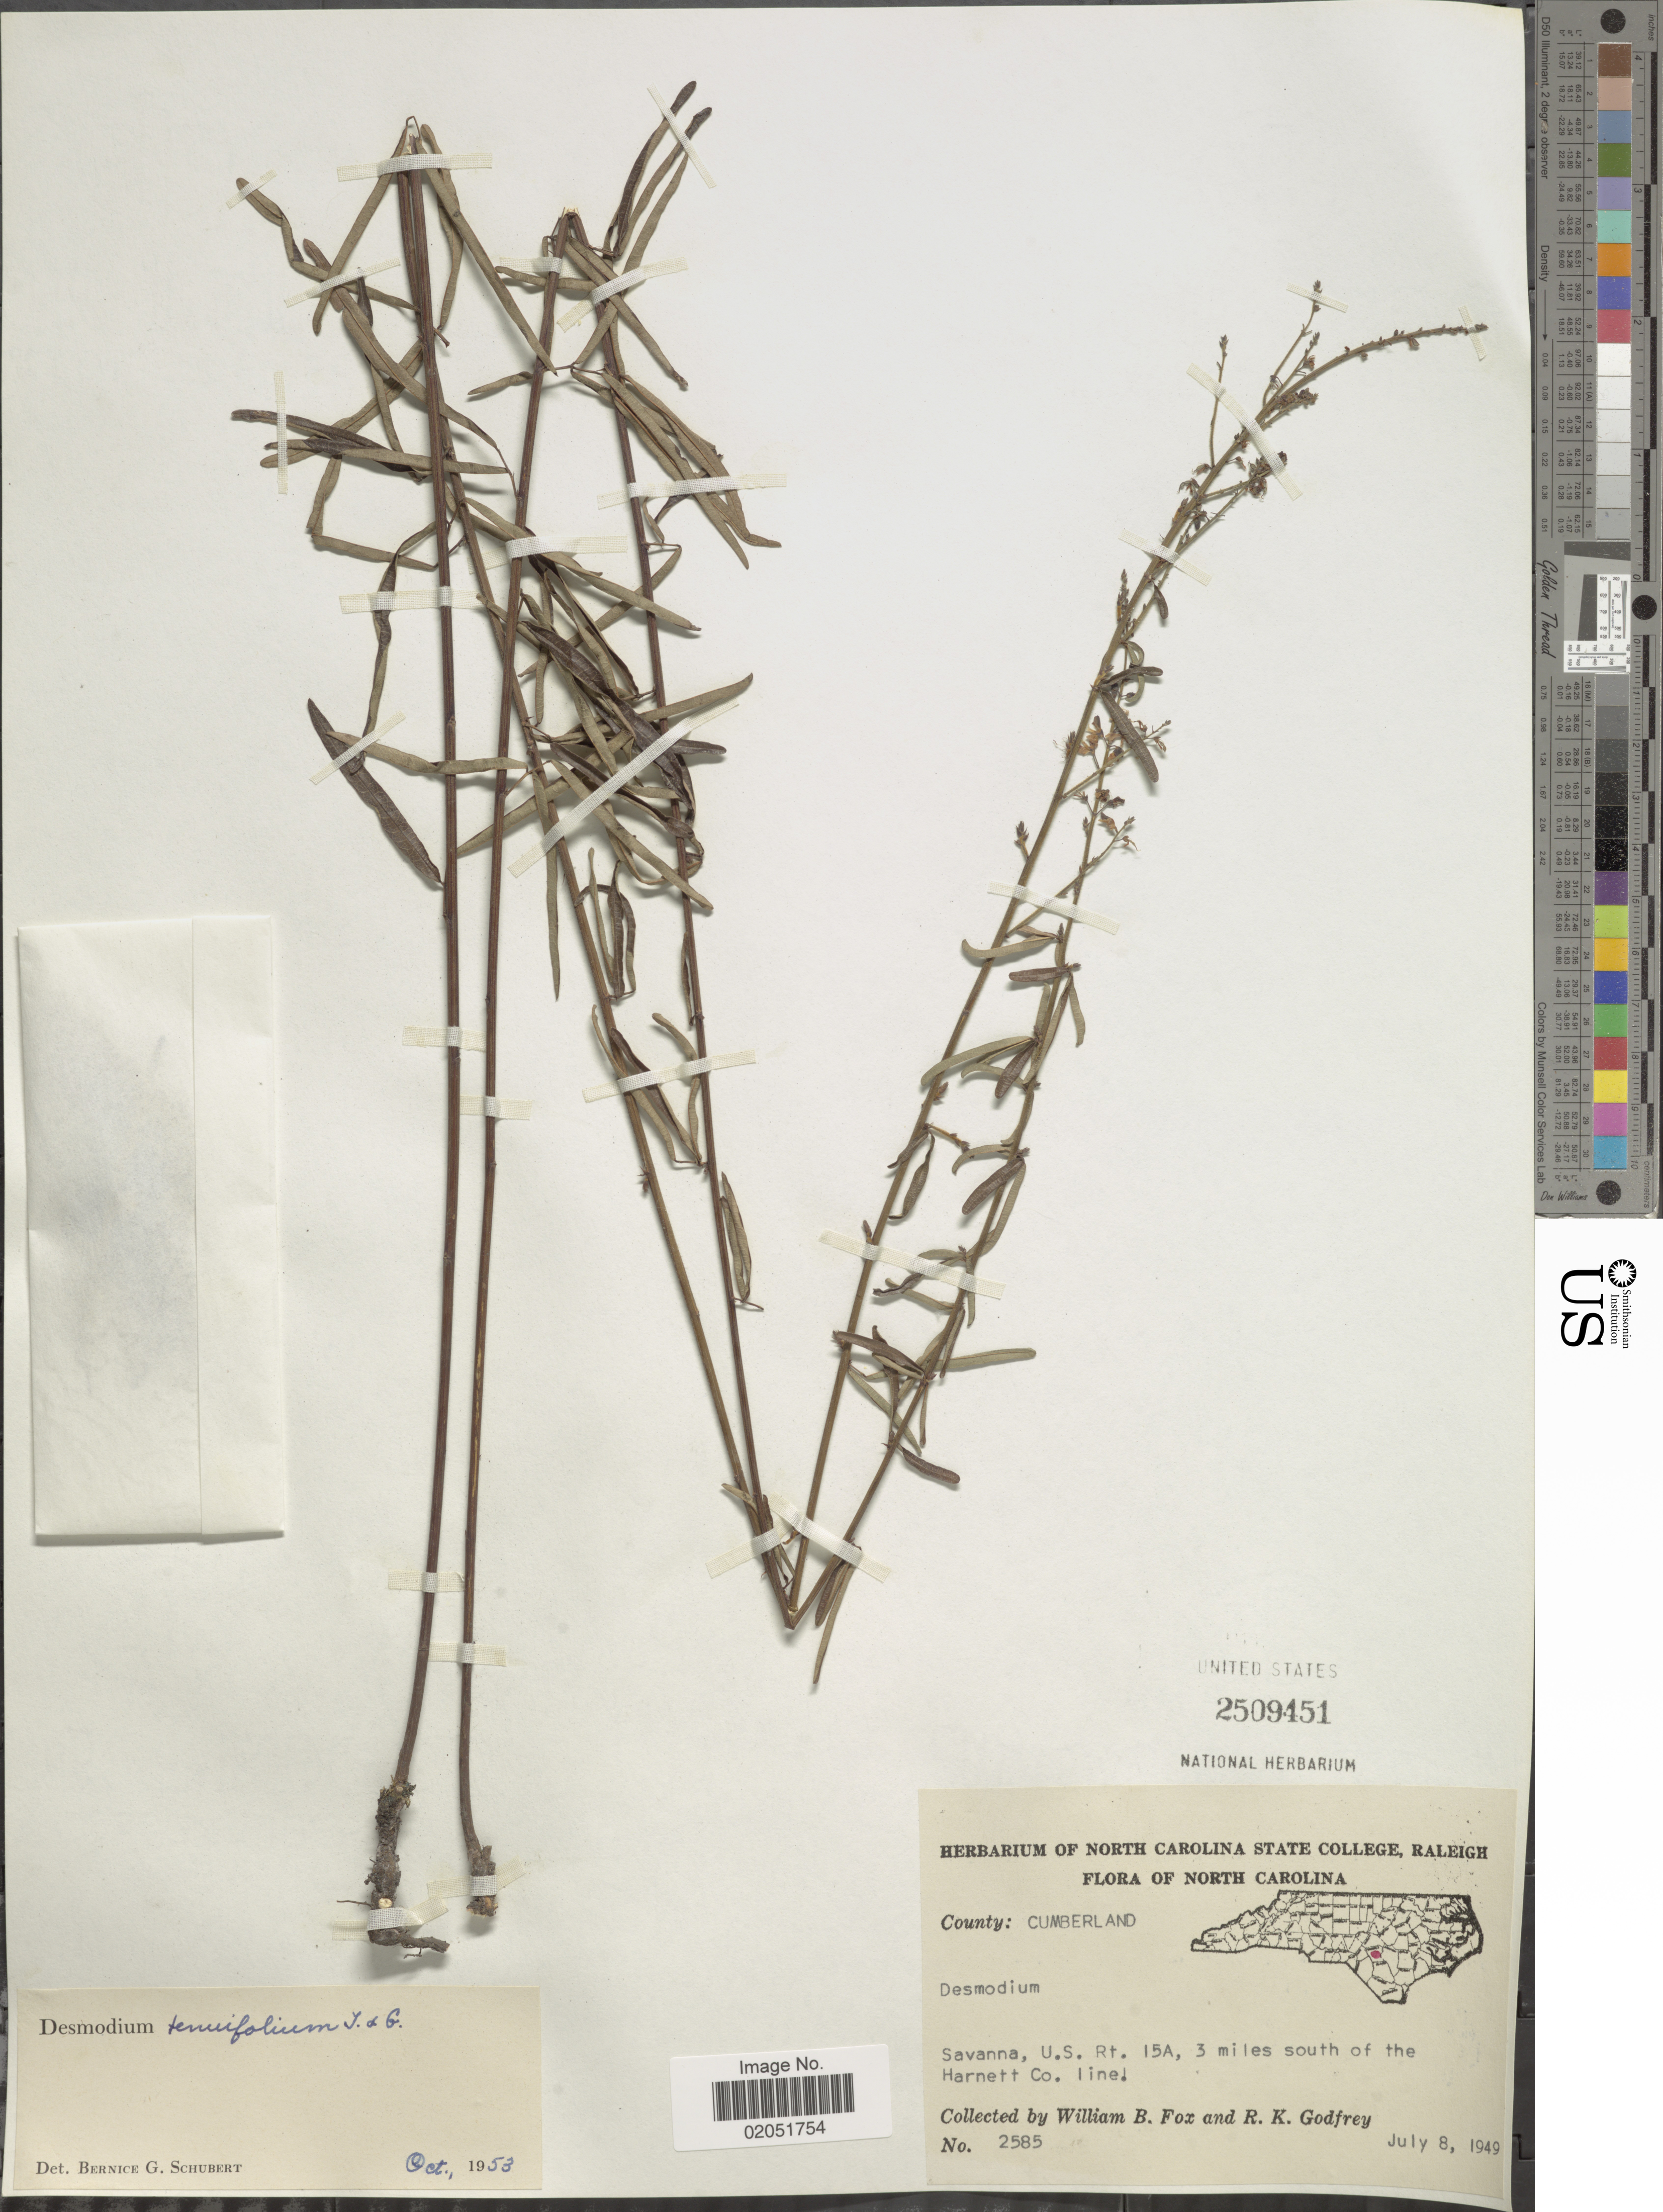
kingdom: Plantae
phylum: Tracheophyta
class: Magnoliopsida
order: Fabales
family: Fabaceae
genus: Desmodium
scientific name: Desmodium tenuifolium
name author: Torr. & A. Gray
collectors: W. B. Fox & R. K. Godfrey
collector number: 2585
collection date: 1949-07-08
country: United States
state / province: North Carolina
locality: County: Cumberland, Savanna, U.S. Rt. 15A, 3 miles south of the Harnett Co., line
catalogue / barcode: US 2509451